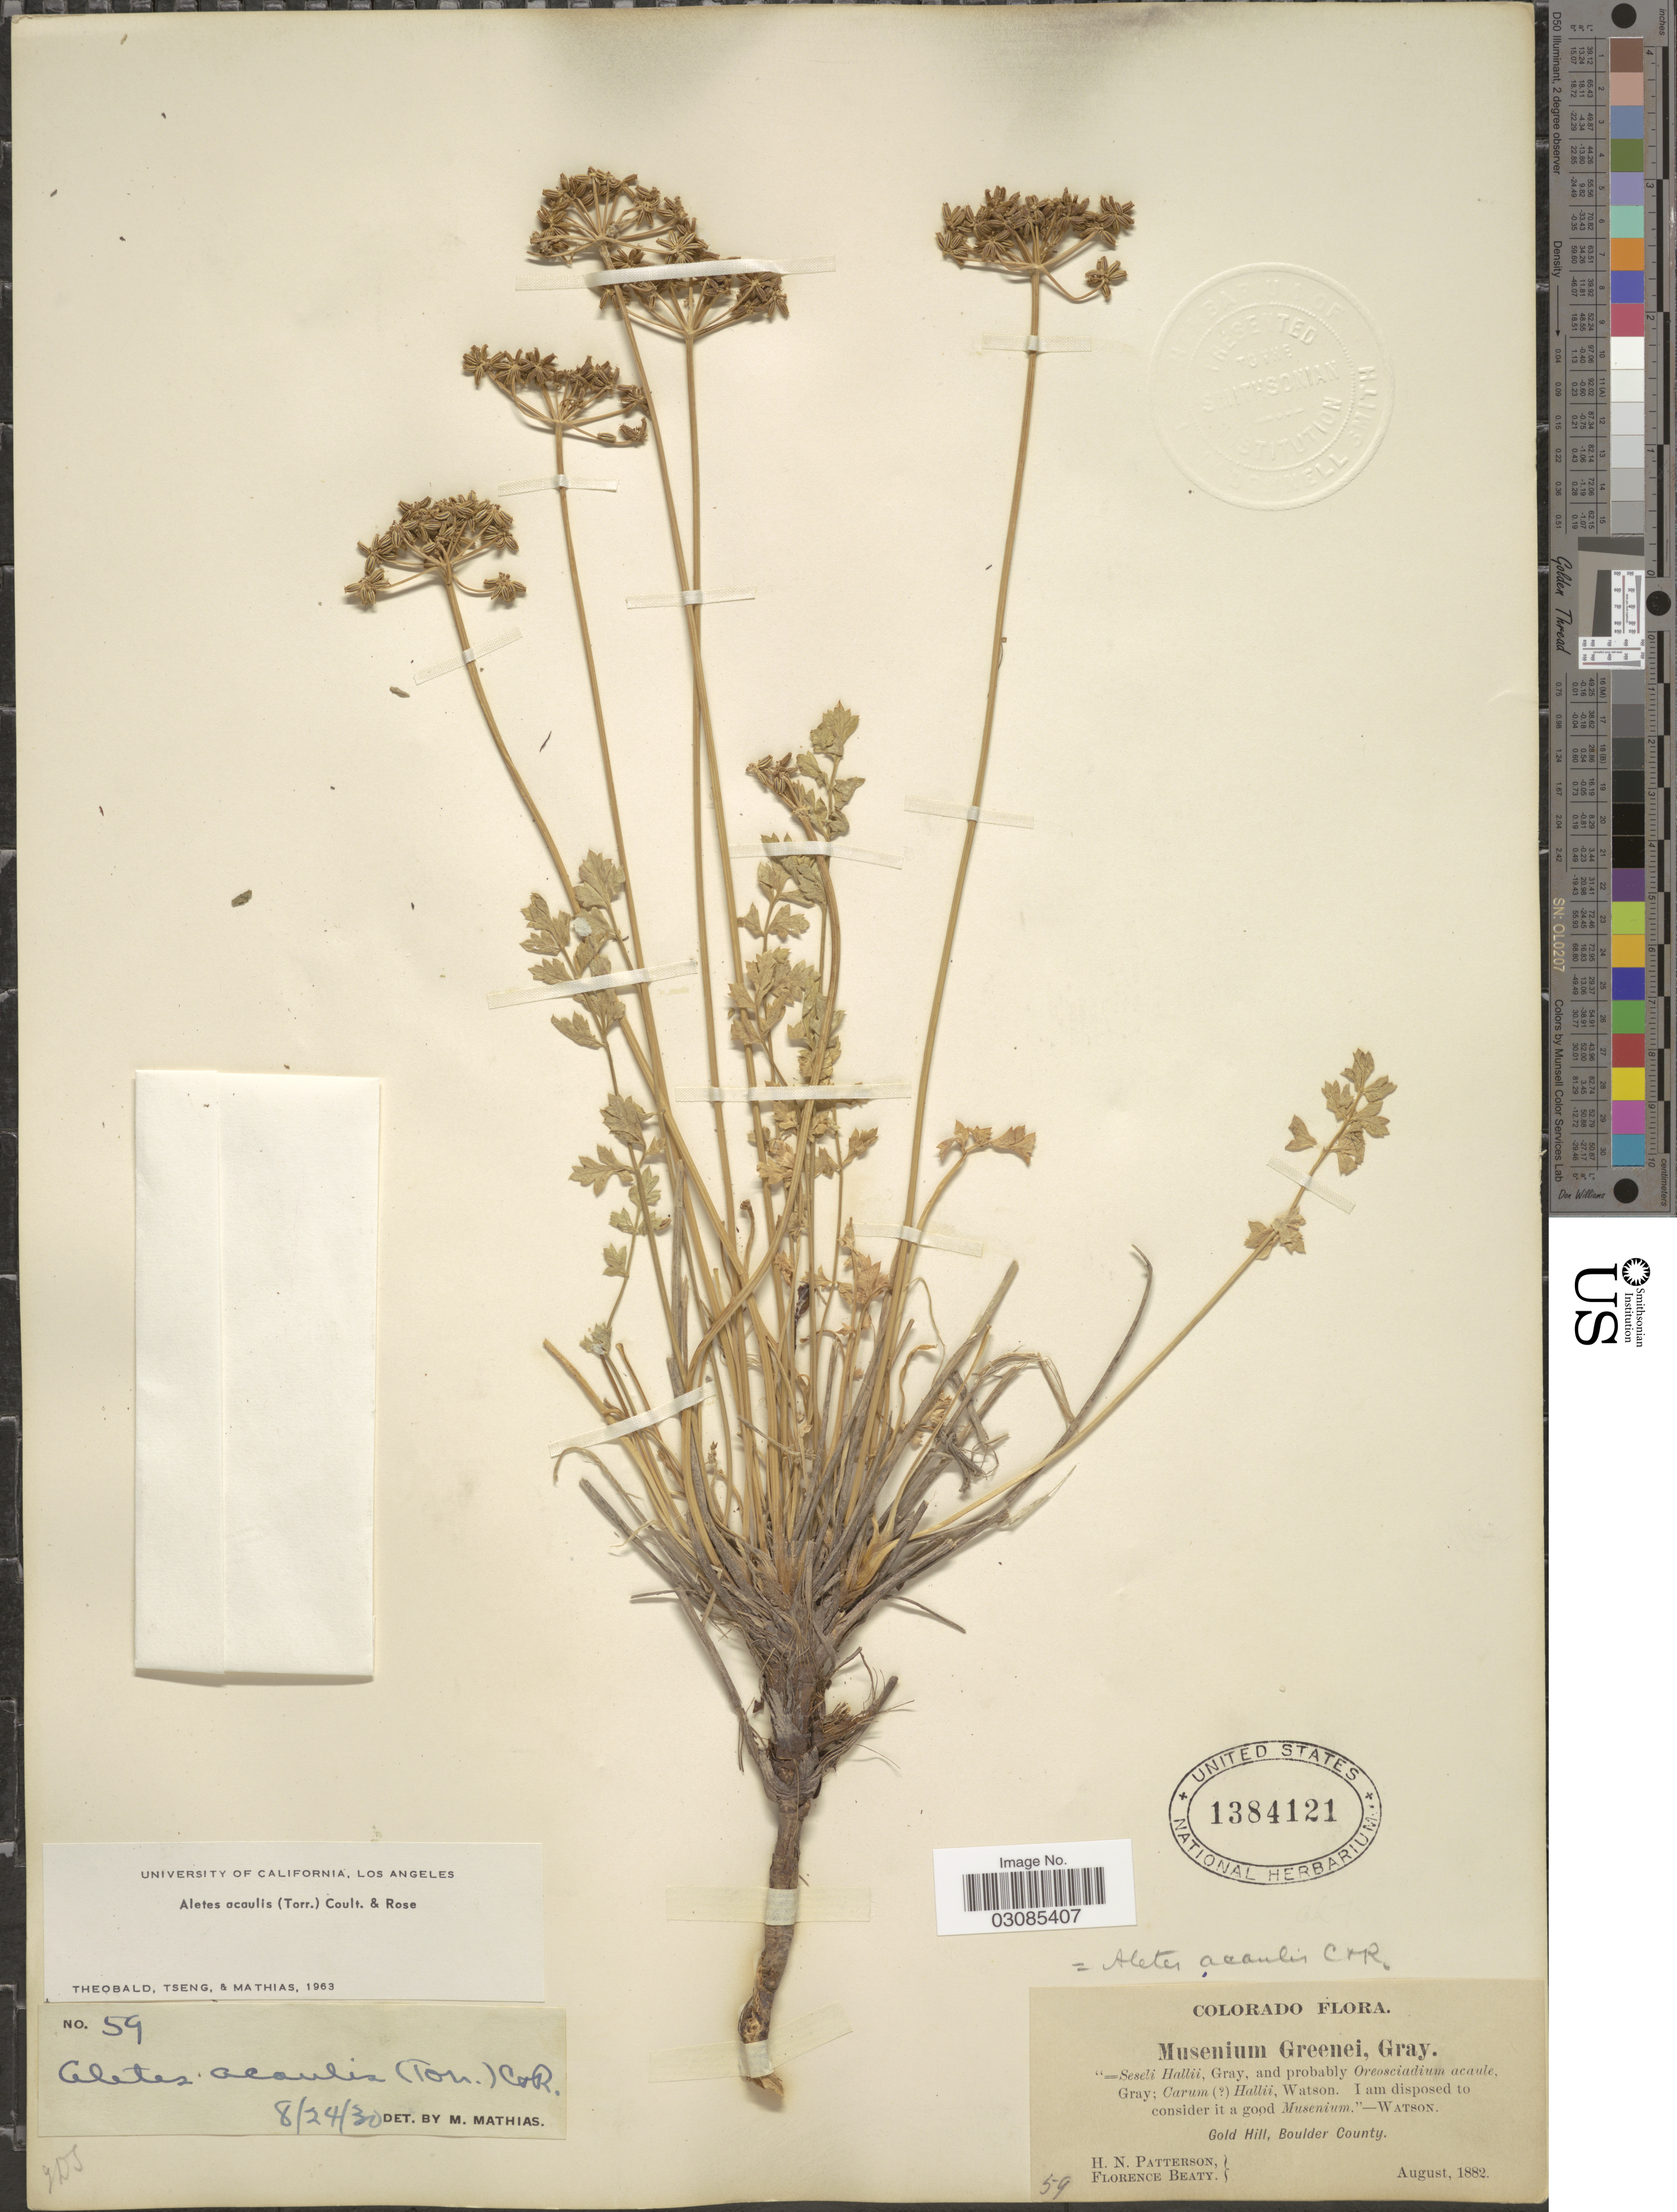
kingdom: Plantae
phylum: Tracheophyta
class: Magnoliopsida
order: Apiales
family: Apiaceae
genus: Aletes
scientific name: Aletes acaulis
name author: (Torr.) J.M. Coult. & Rose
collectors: H. N. Patterson & F. Beaty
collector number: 59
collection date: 1882-08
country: United States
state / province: Colorado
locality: Gold Hill, Boulder County.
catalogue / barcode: US 1384121